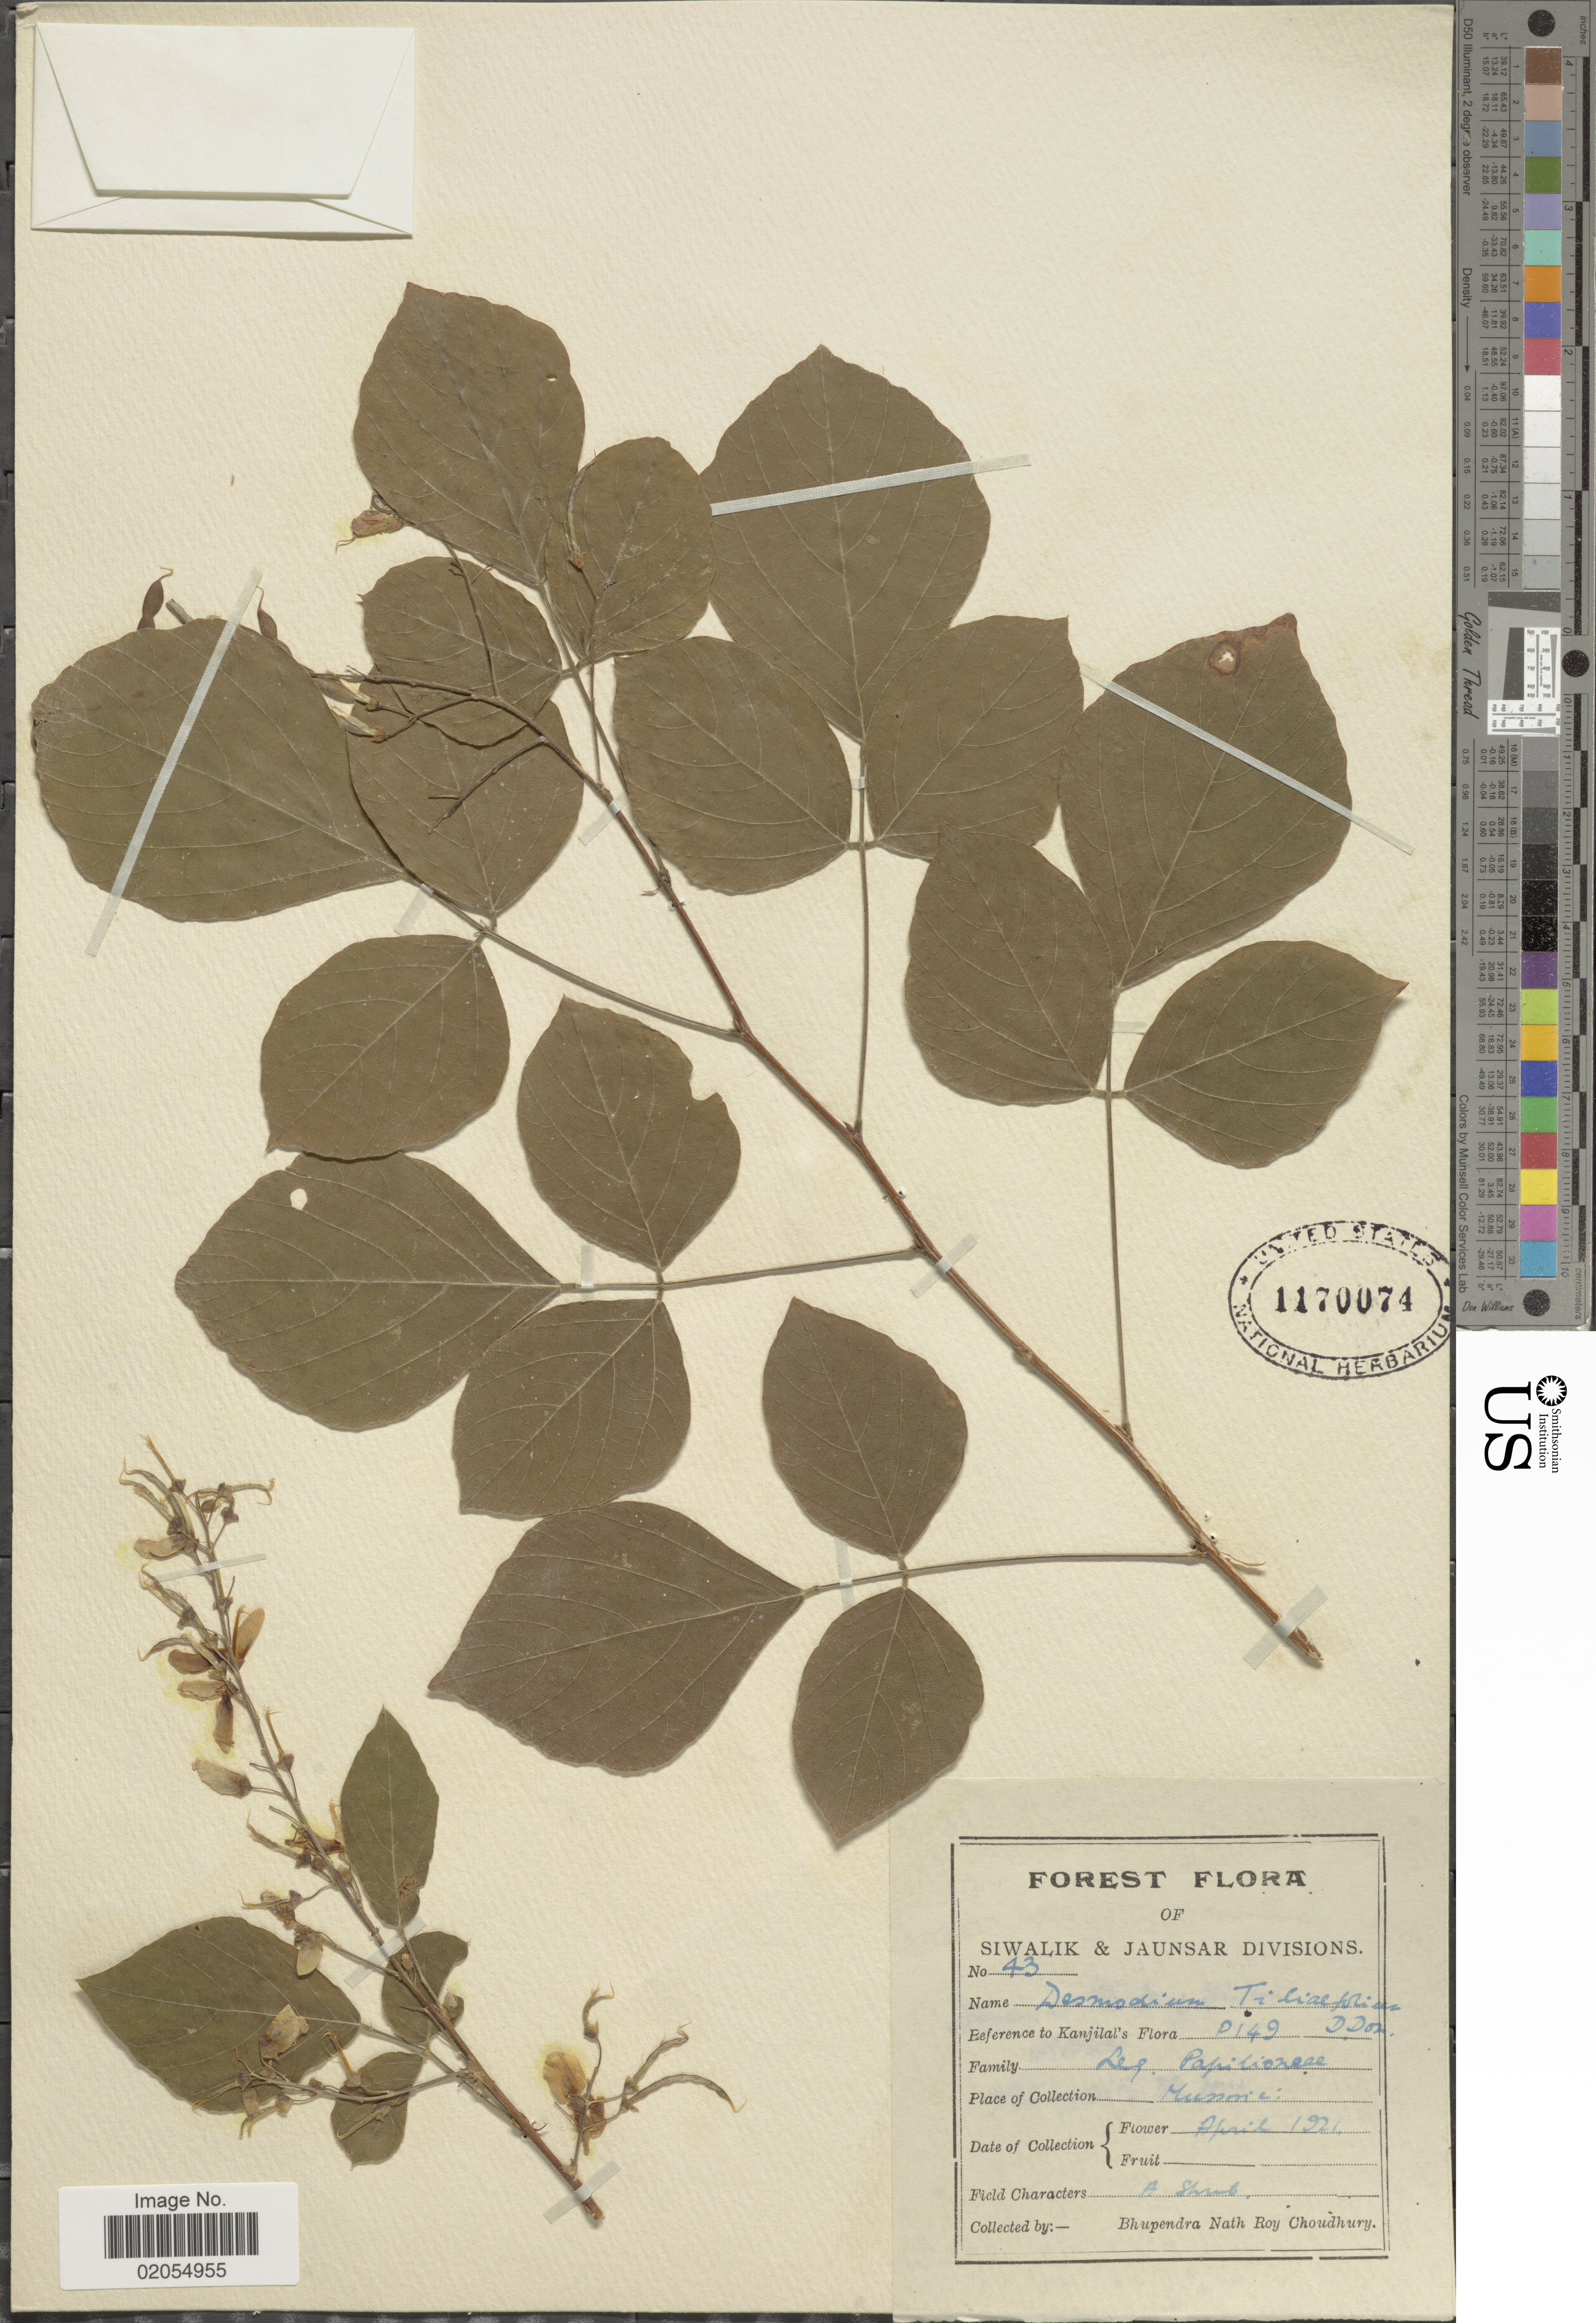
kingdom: Plantae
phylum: Tracheophyta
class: Magnoliopsida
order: Fabales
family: Fabaceae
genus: Sunhangia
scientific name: Sunhangia elegans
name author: (DC.) H. Ohashi & K. Ohashi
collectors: B. Choudhury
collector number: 43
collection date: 1921-04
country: India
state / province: Uttarakhand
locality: Mussorie, Forest, Siwalik & Jaunsar Division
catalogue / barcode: US 1170074